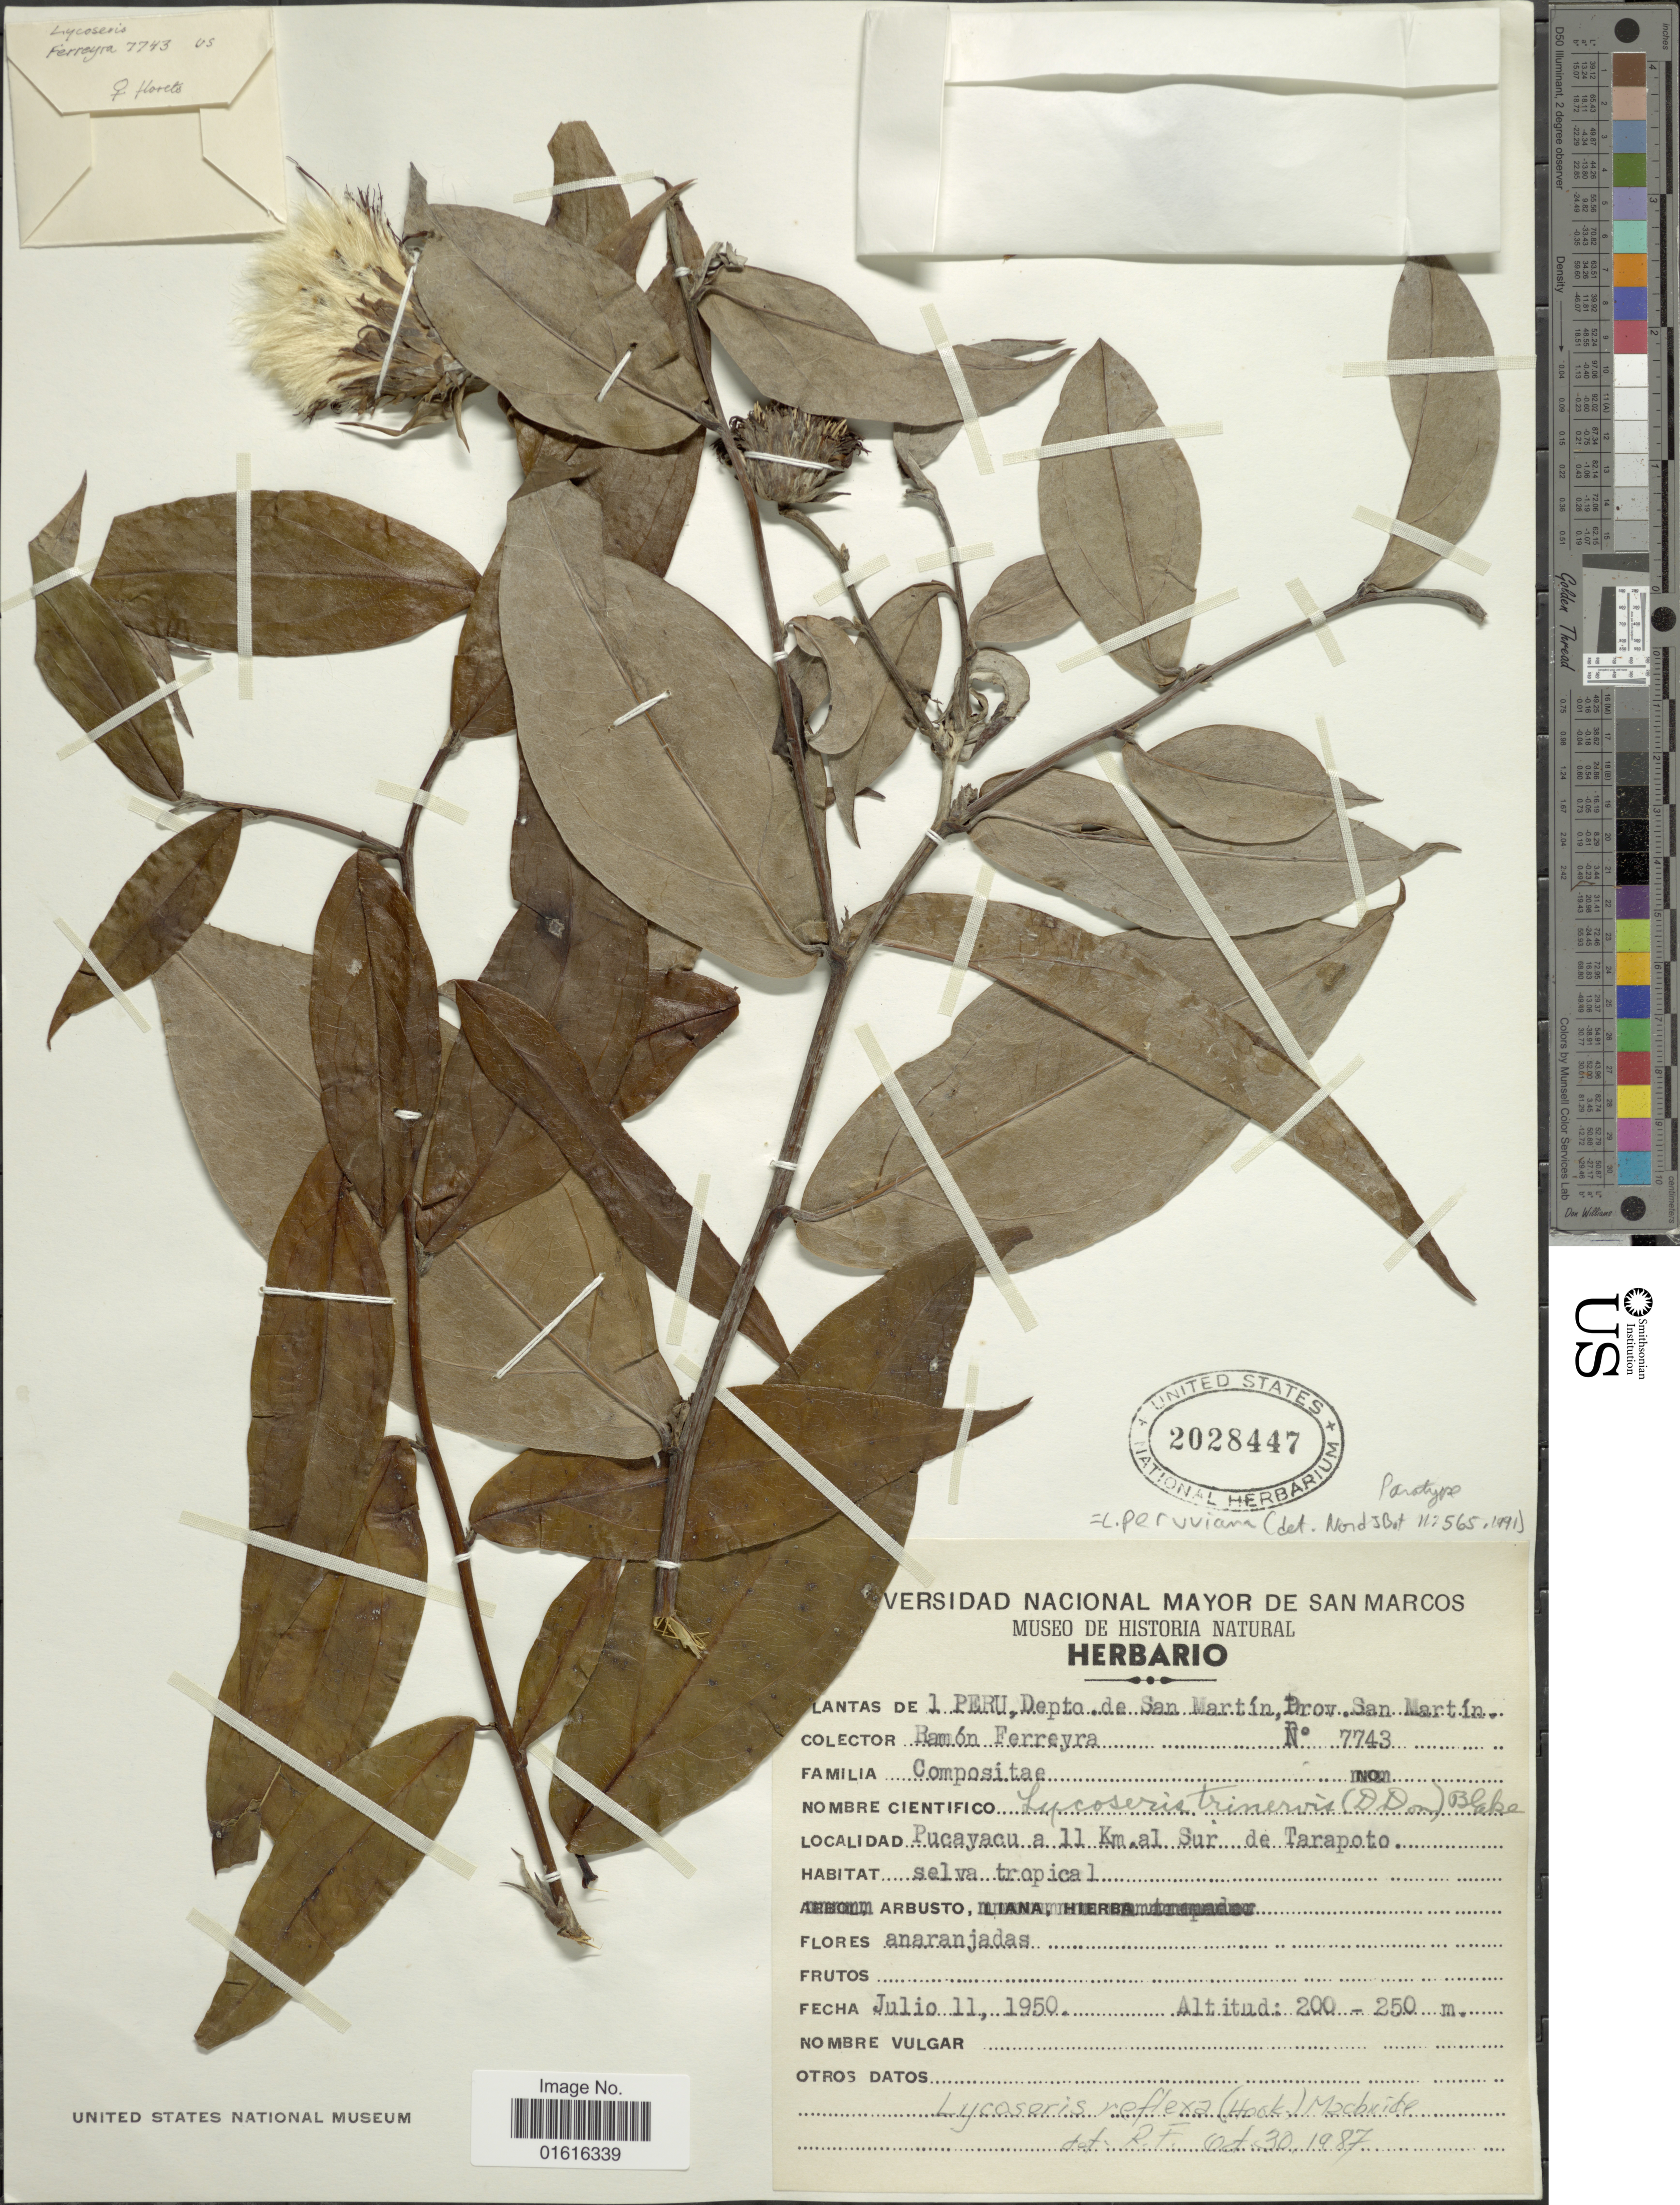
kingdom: Plantae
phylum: Tracheophyta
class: Magnoliopsida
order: Asterales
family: Asteraceae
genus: Lycoseris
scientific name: Lycoseris peruviana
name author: Egerod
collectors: R. A. Ferreyra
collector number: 7743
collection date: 1950-07-11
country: Peru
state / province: San Martín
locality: Prov. San Martin, Pucayacu a 11 km al Sur de Tarapoto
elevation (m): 200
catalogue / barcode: US 2028447